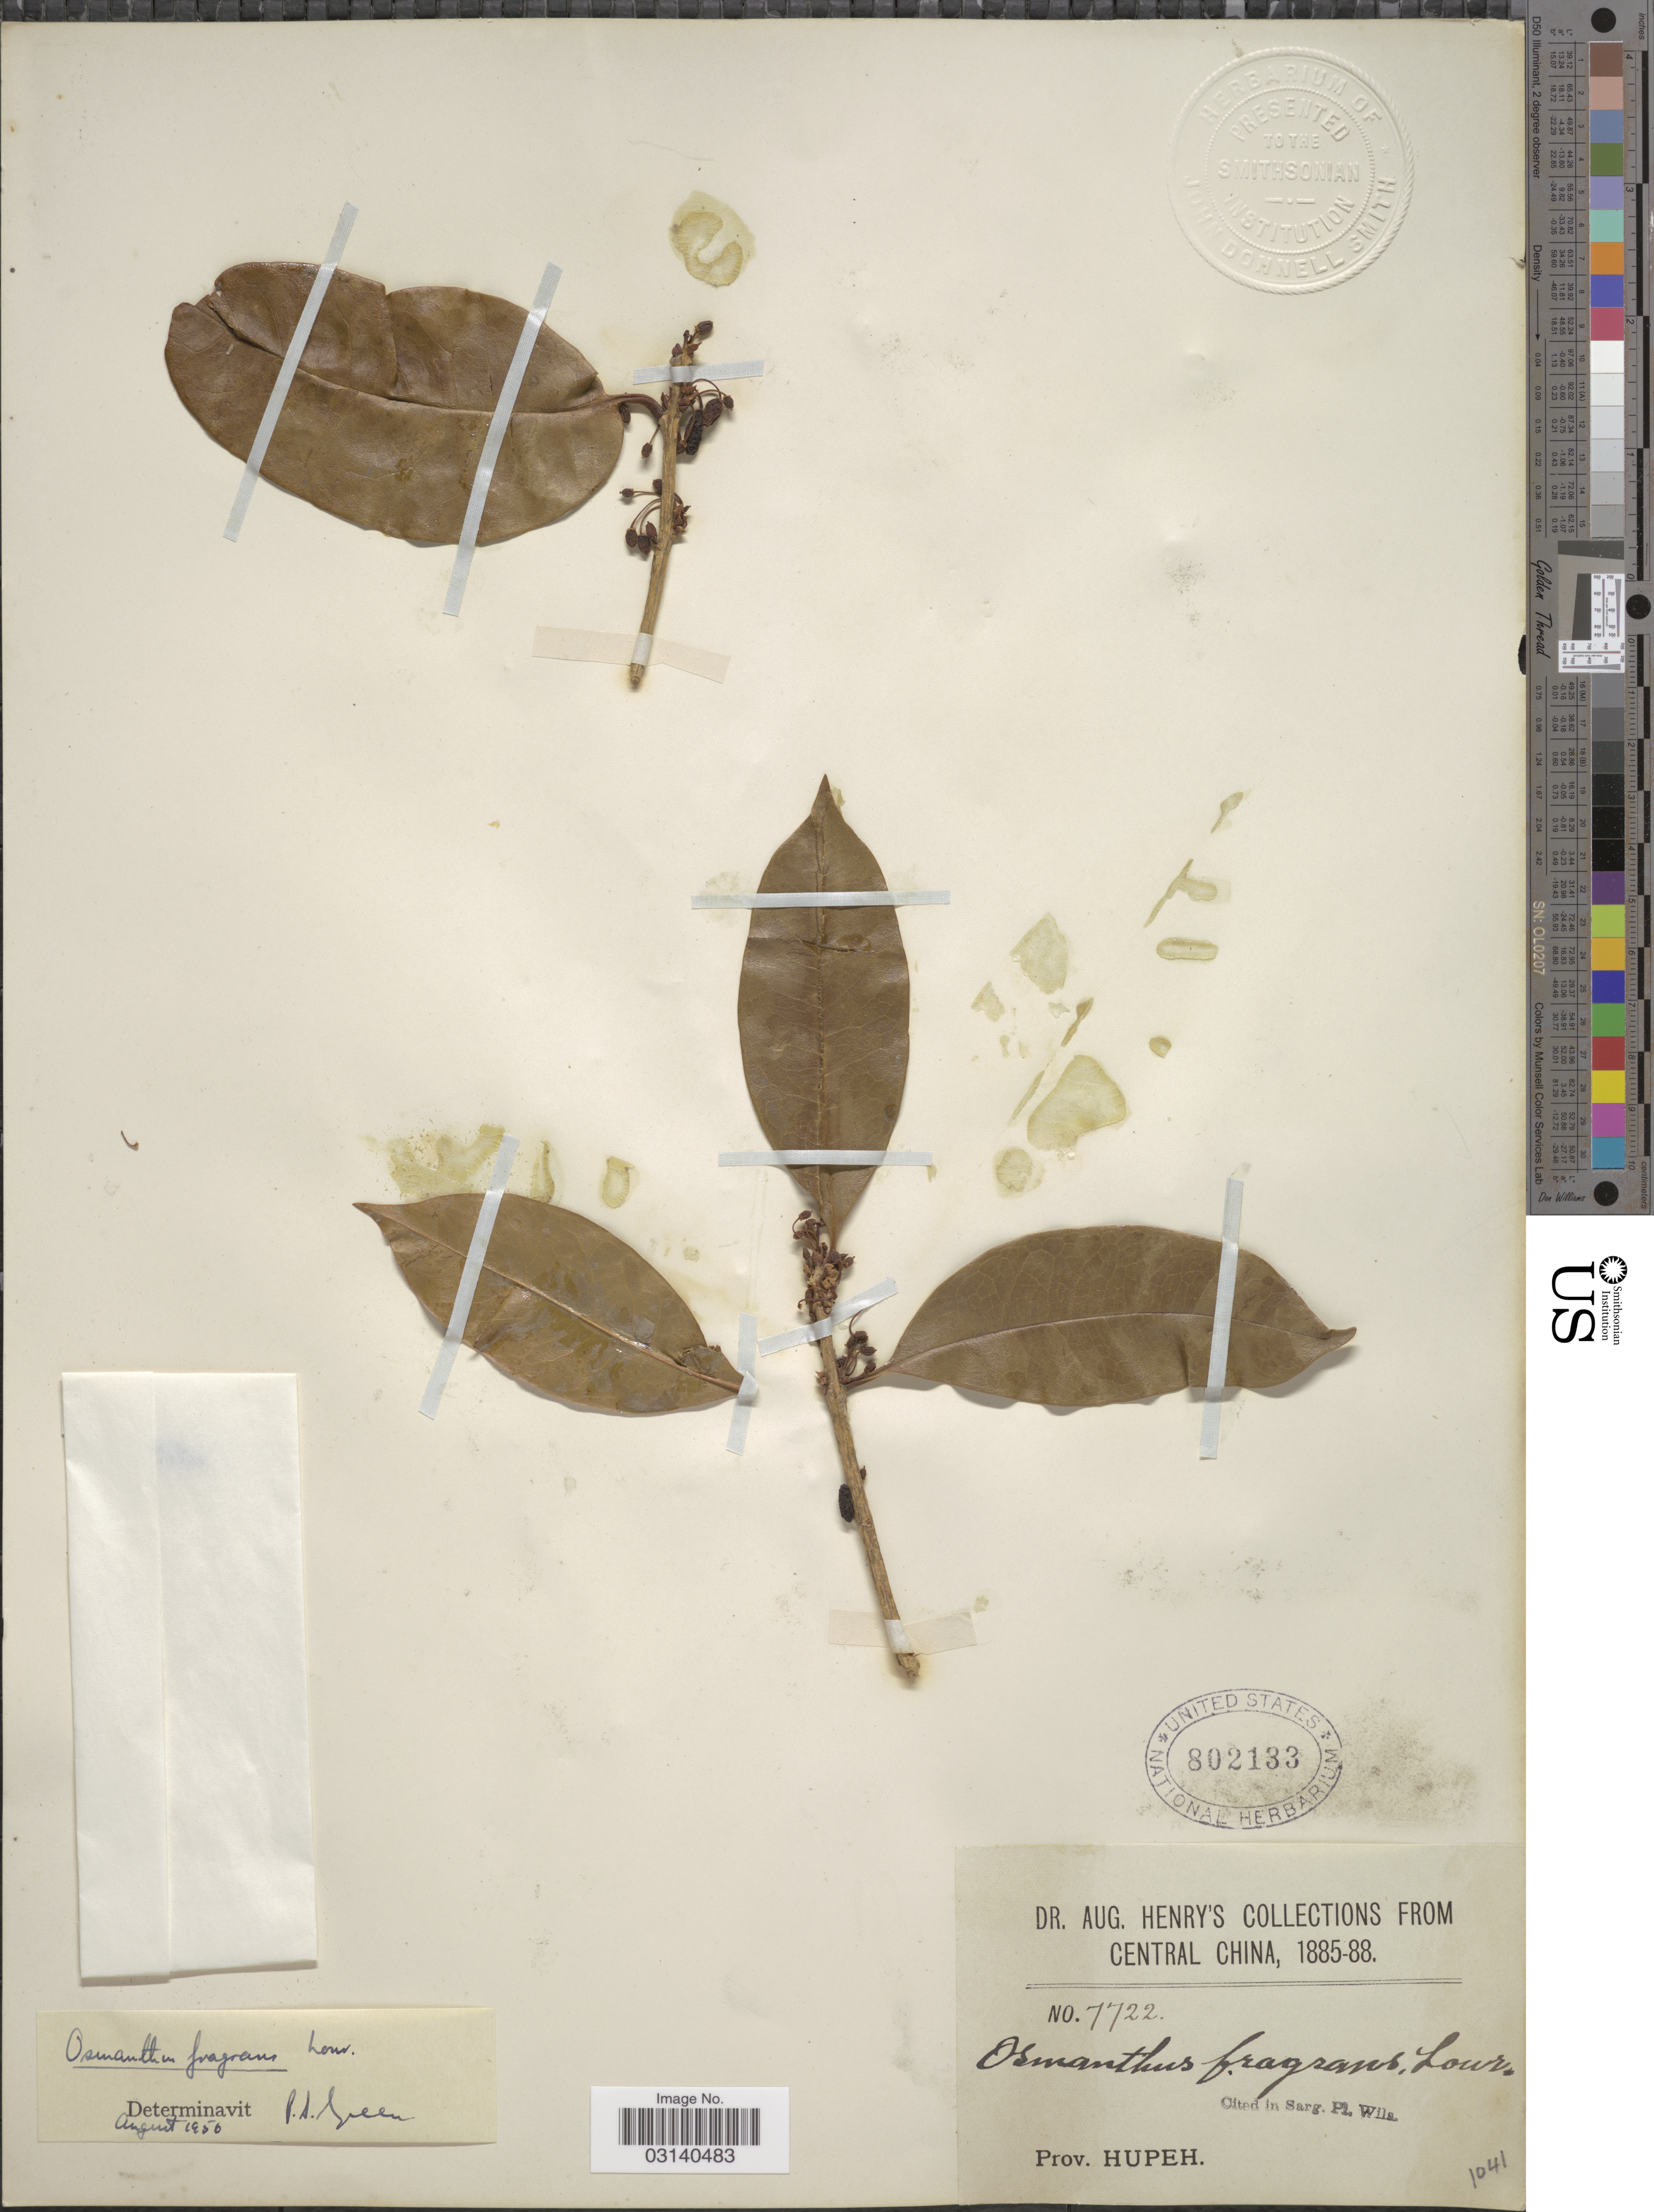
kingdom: Plantae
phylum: Tracheophyta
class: Magnoliopsida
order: Lamiales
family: Oleaceae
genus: Osmanthus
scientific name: Osmanthus fragrans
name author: Lour.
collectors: A. Henry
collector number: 7722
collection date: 1885/1888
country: China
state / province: Hubei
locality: Central China, Prov. Hupeh.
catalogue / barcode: US 802133